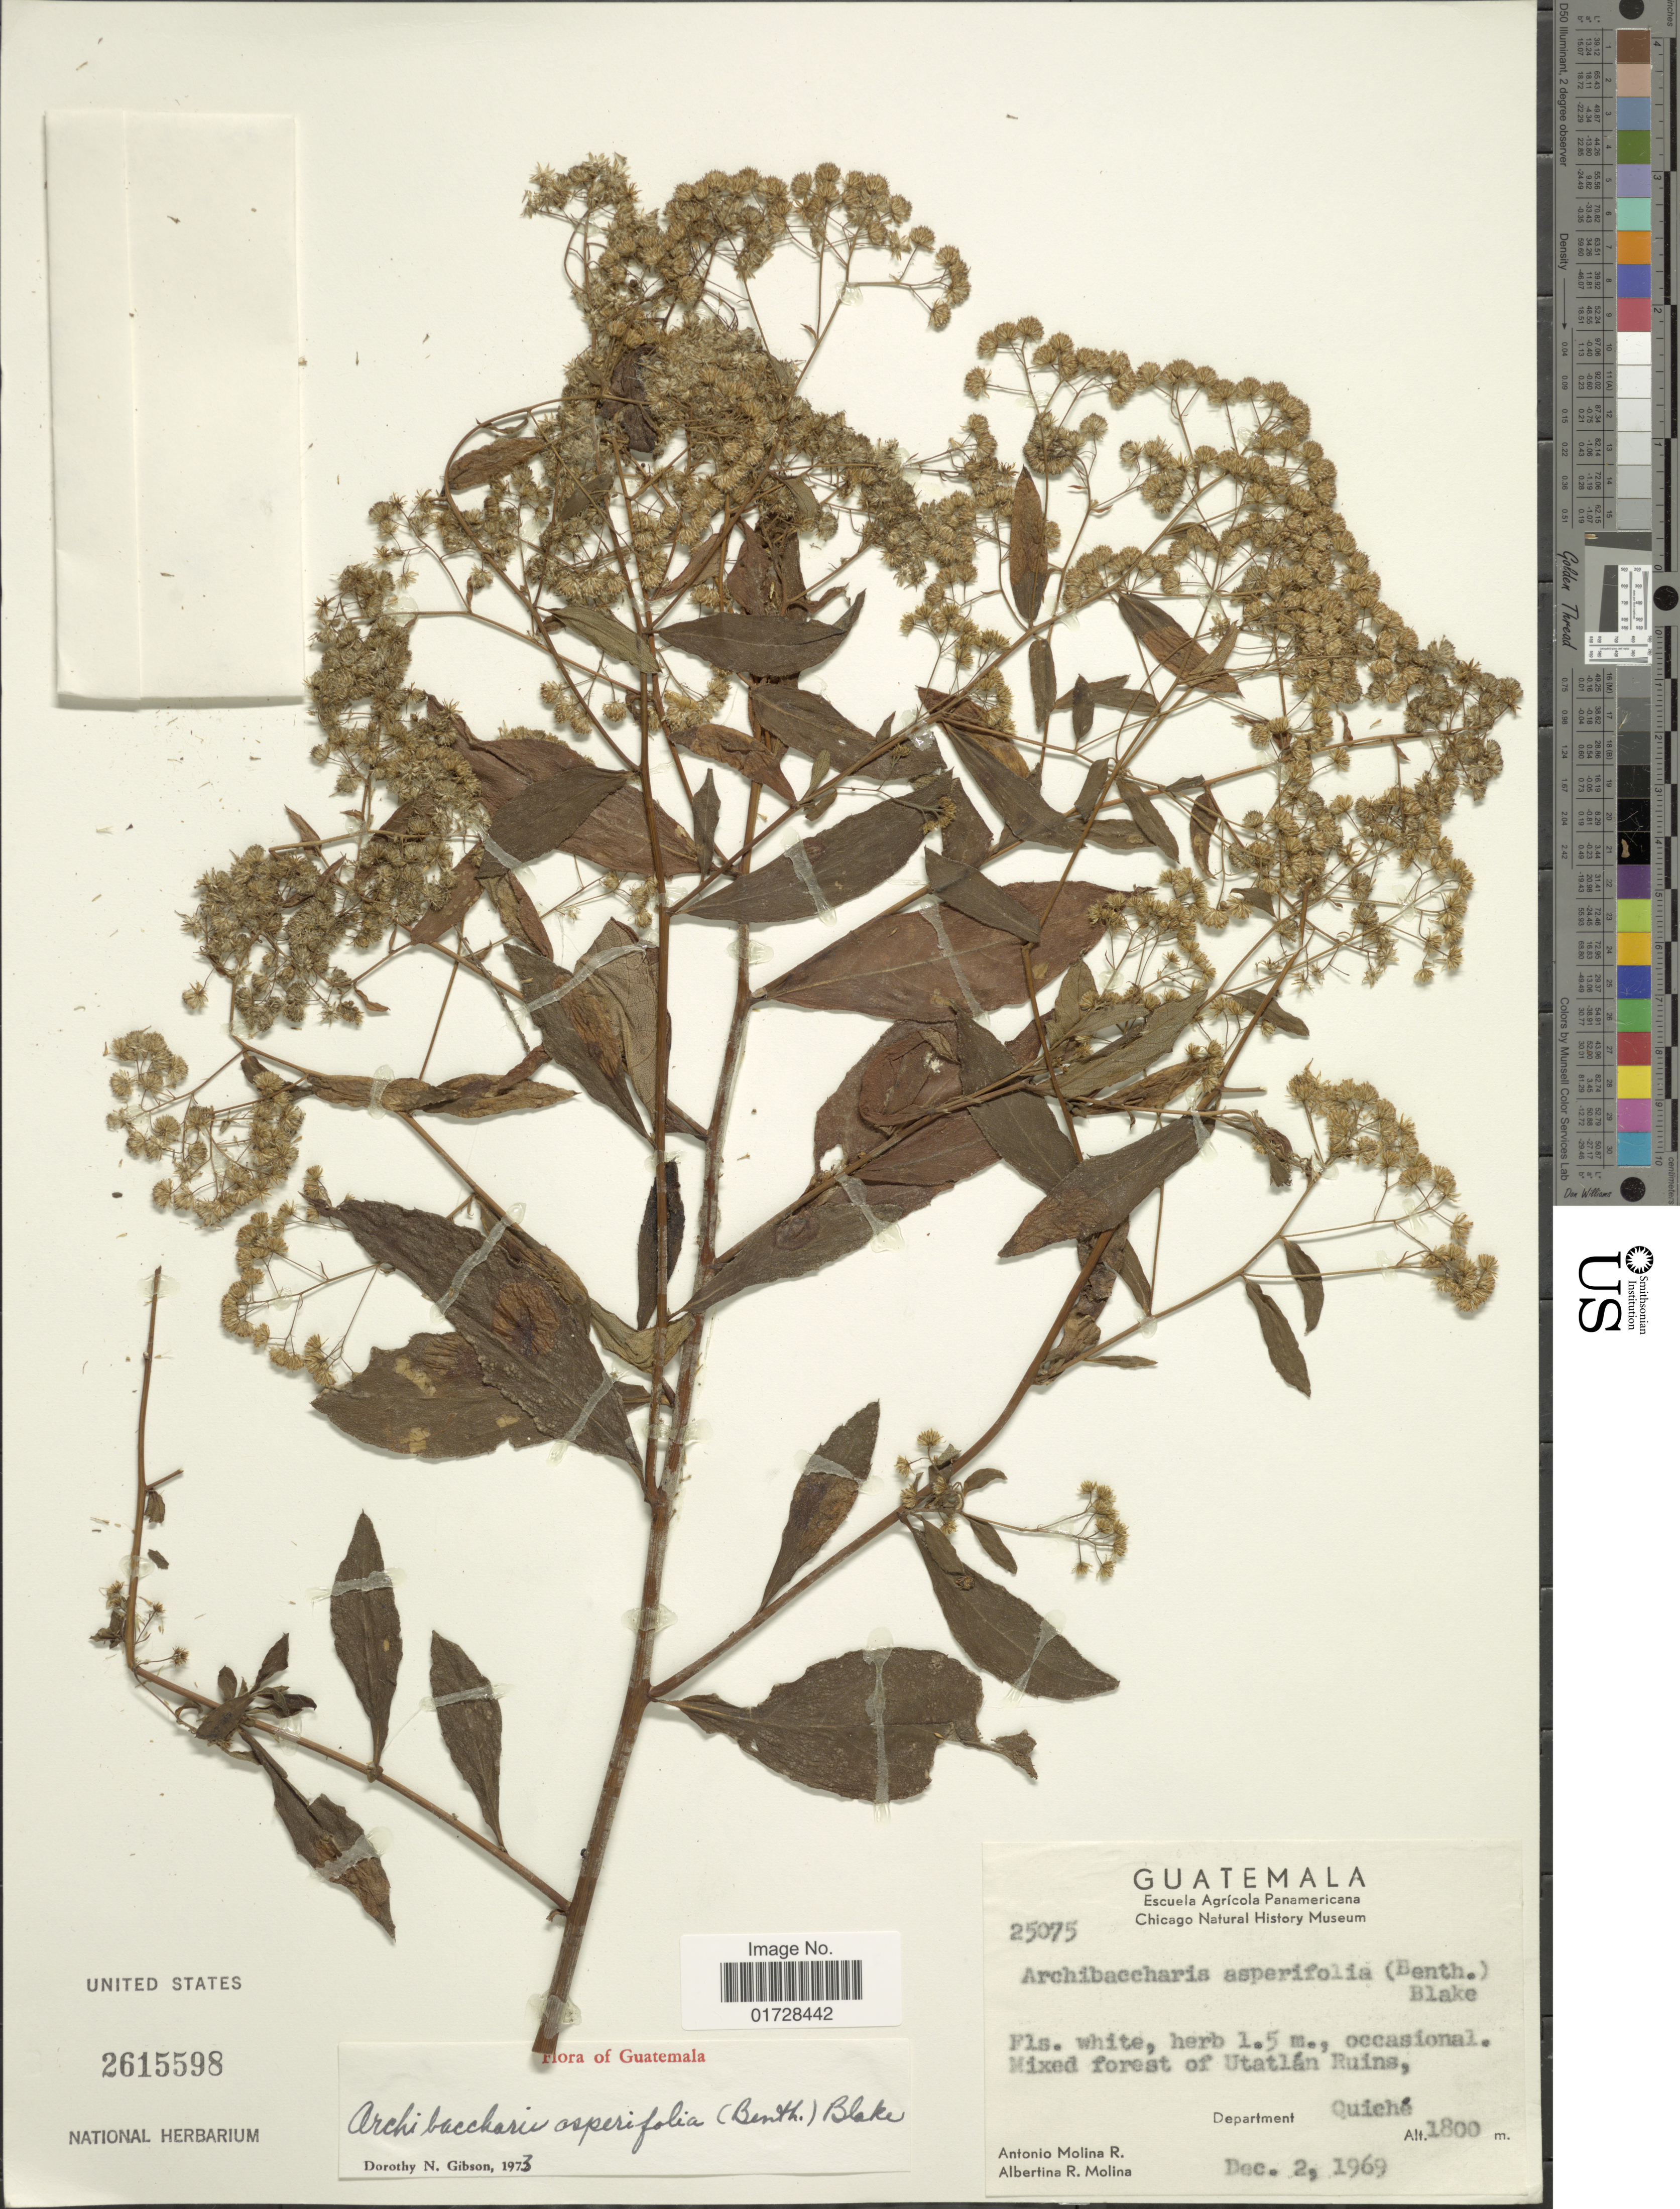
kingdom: Plantae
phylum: Tracheophyta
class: Magnoliopsida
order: Asterales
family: Asteraceae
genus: Archibaccharis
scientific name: Archibaccharis asperifolia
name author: (Benth.) S.F. Blake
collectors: A. Molina R. & A. R. Molina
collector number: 25075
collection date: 1969-12-02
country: Guatemala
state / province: El Quiché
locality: Mixed forest of Utatlan Ruins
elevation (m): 1800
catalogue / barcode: US 2615598